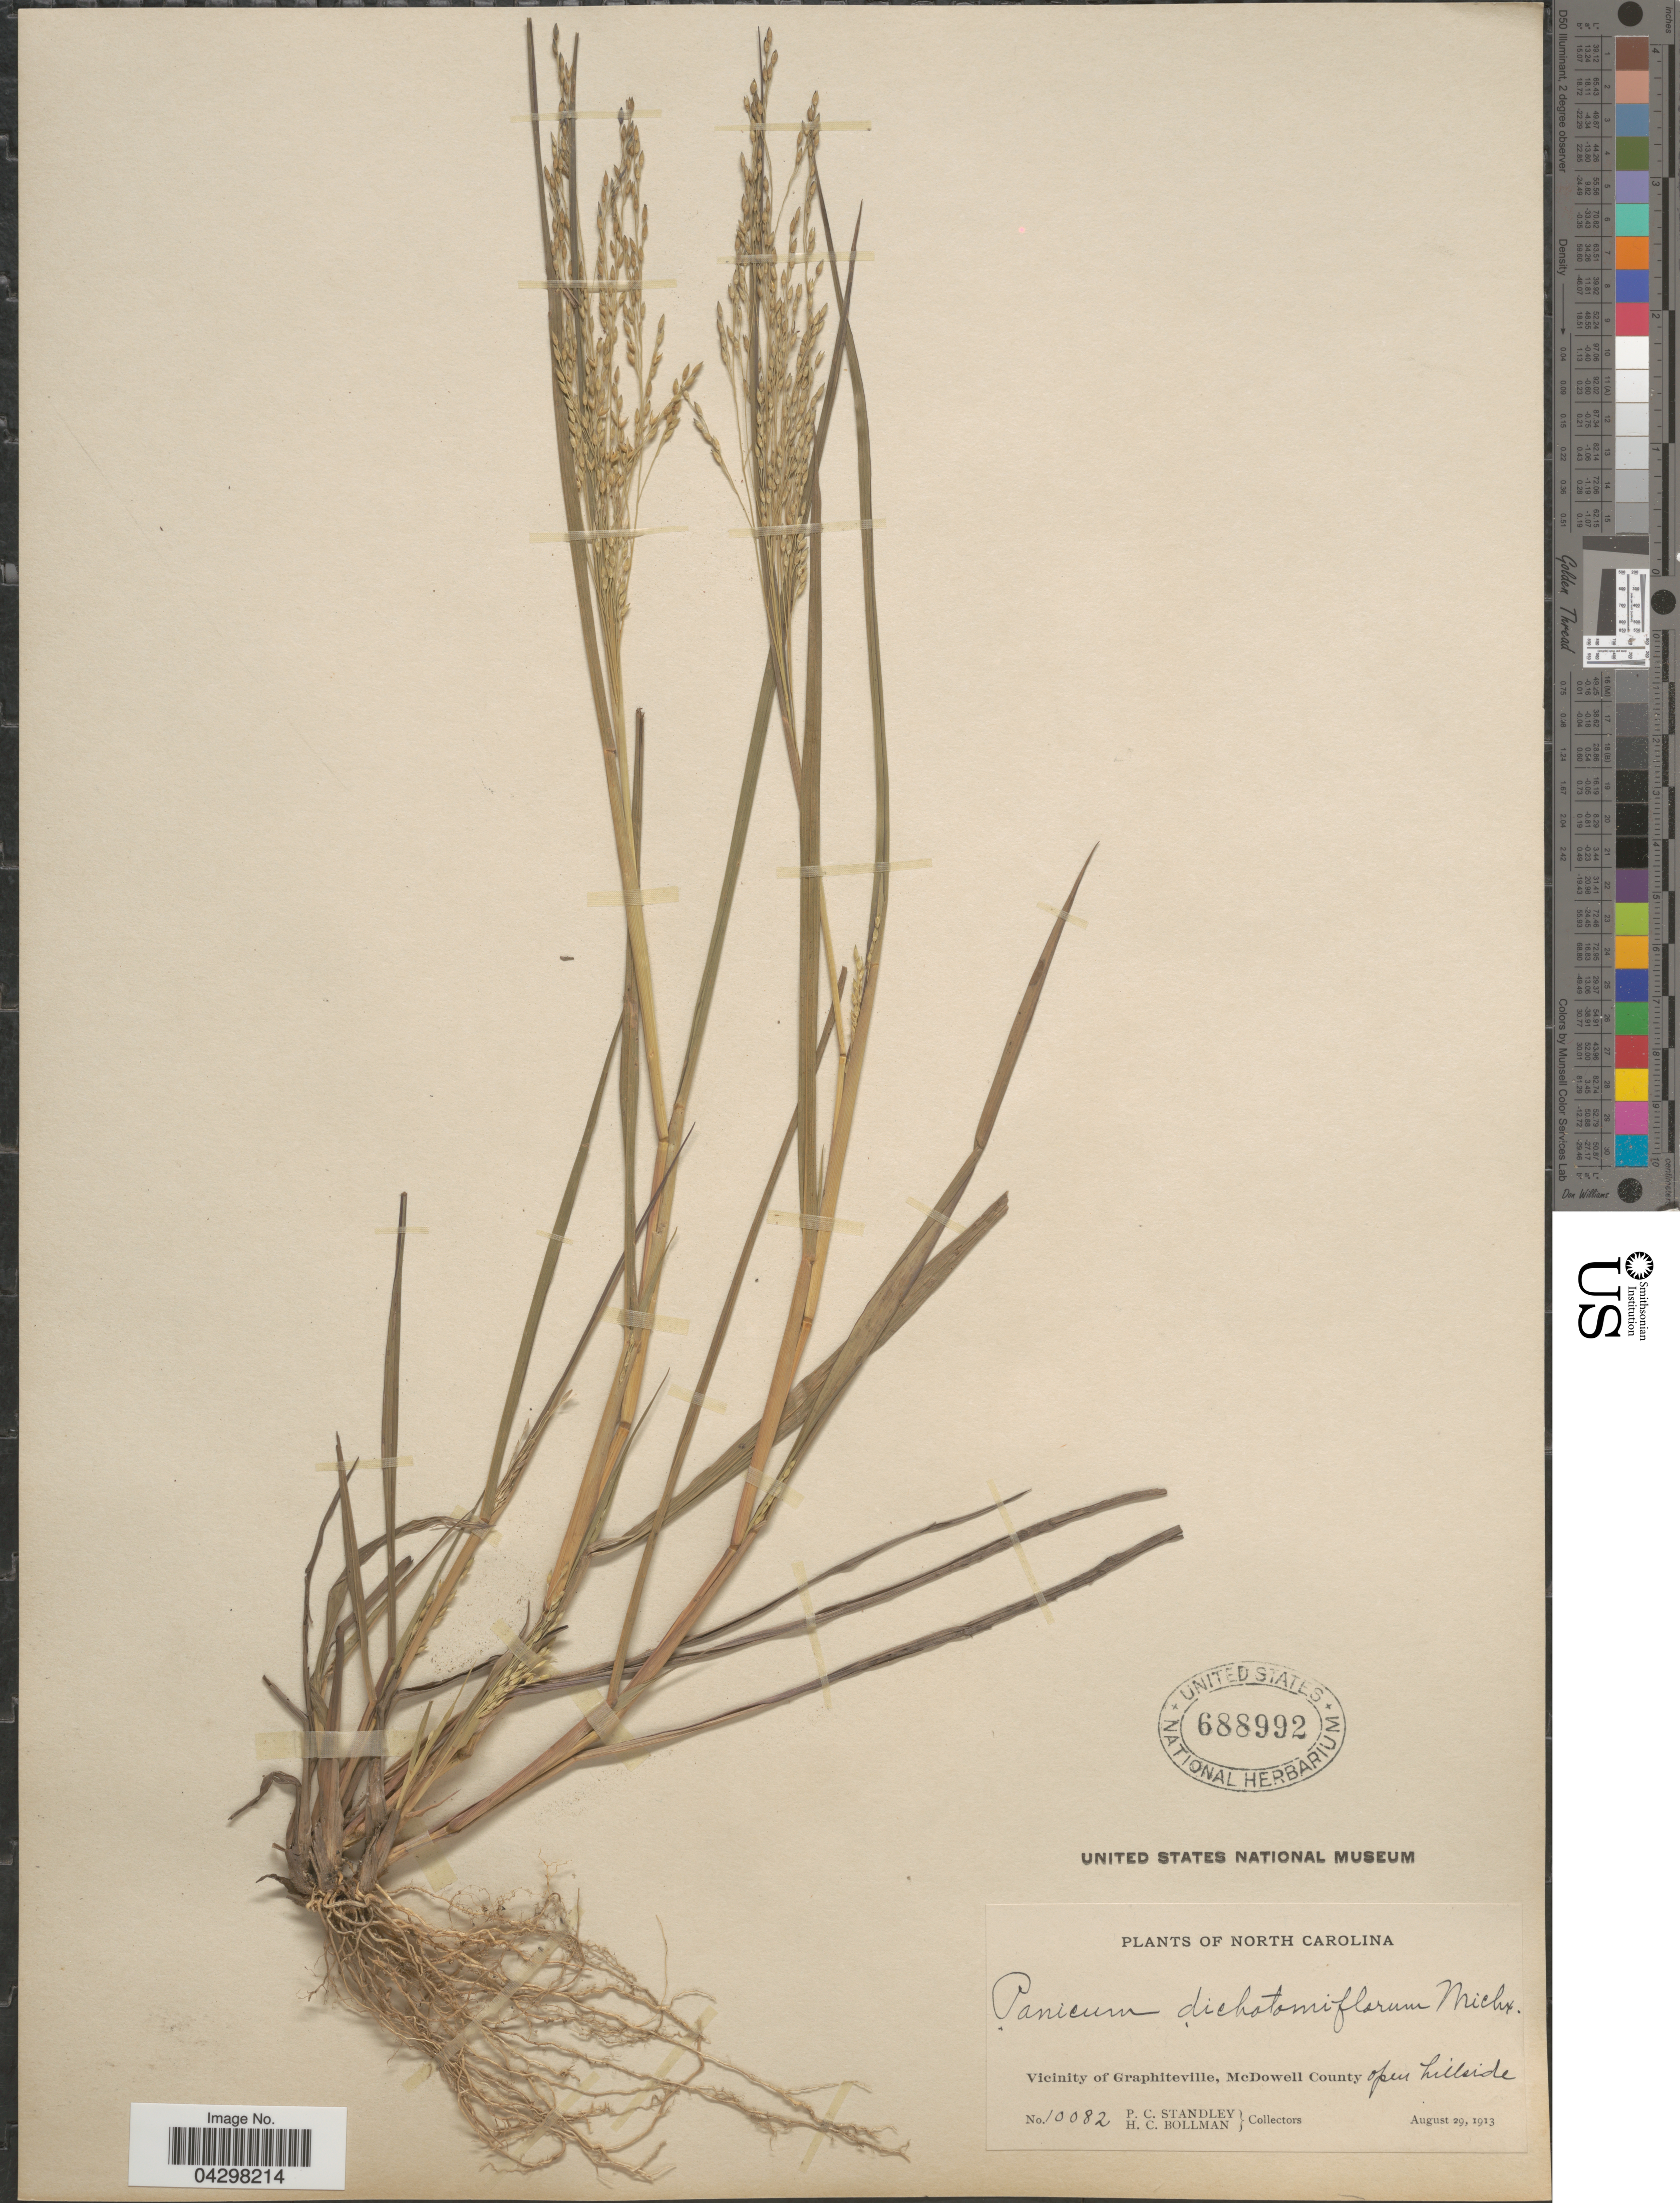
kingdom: Plantae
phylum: Tracheophyta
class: Liliopsida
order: Poales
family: Poaceae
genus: Panicum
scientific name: Panicum dichotomiflorum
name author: Michx.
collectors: P. C. Standley & H. C. Bollman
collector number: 10082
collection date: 1913-08-29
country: United States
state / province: North Carolina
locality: Vicinity of Graphiteville, McDowell County. Open hillside.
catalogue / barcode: US 688992